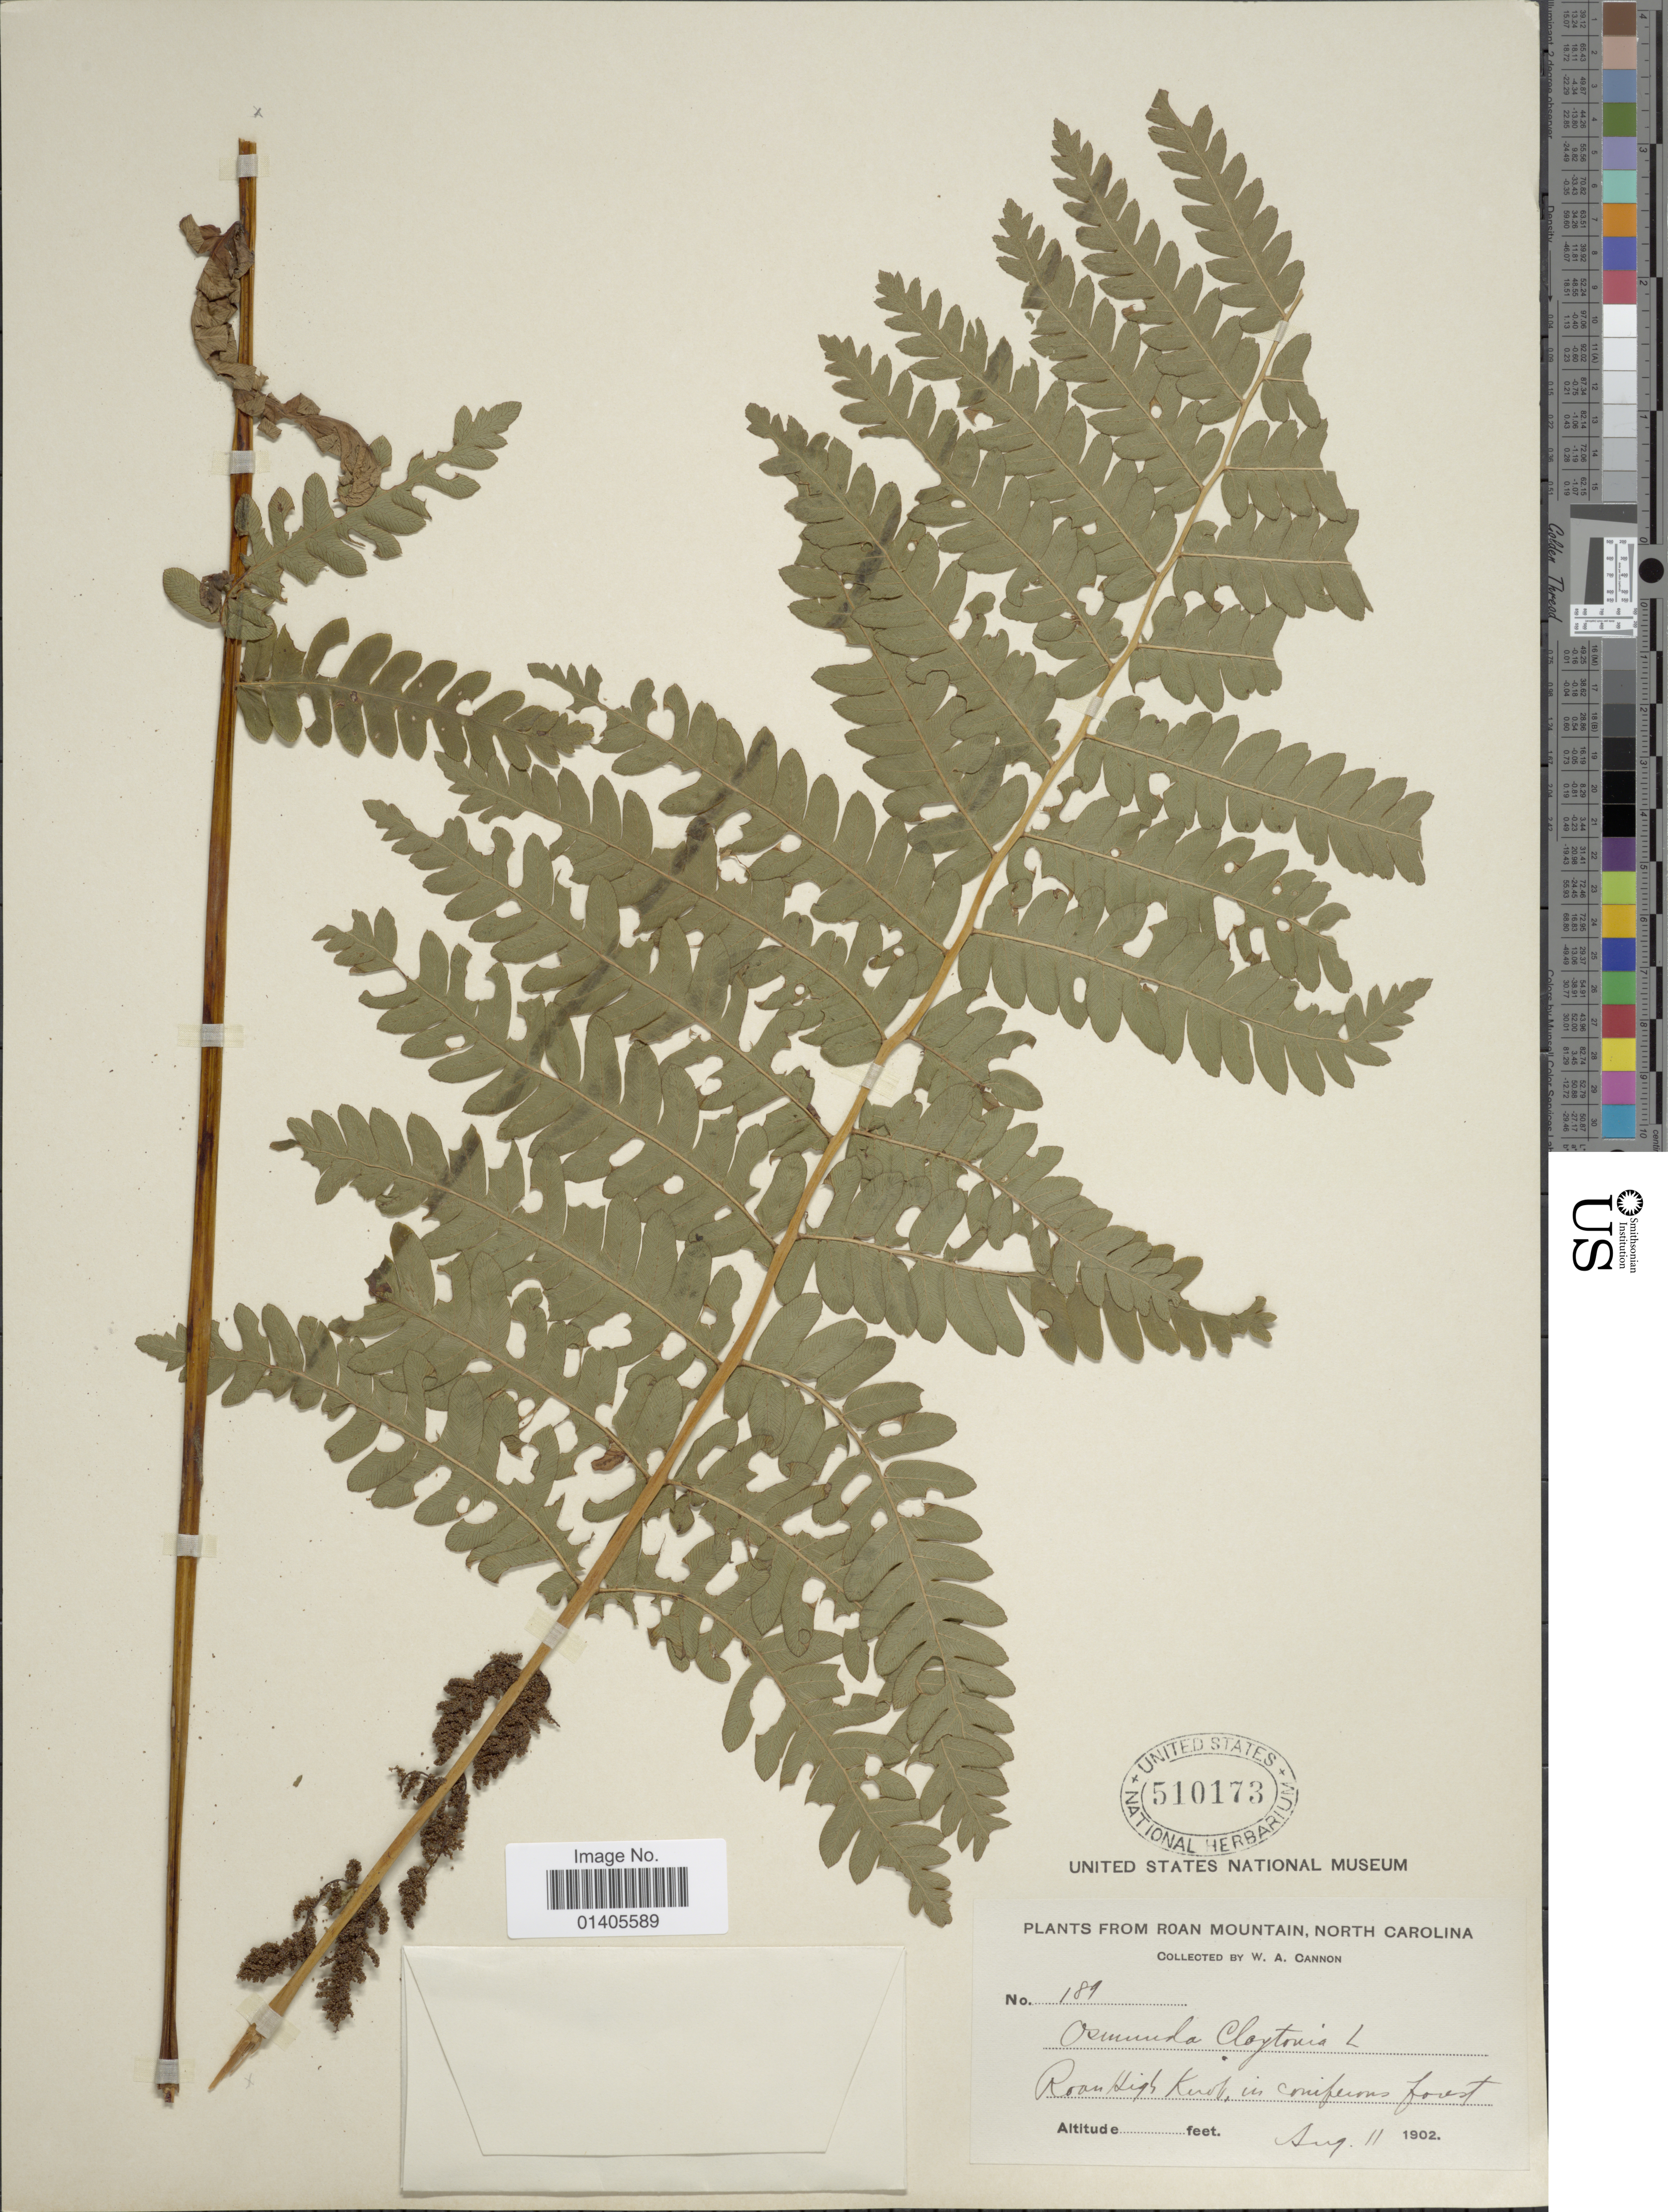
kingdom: Plantae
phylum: Tracheophyta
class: Polypodiopsida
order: Osmundales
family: Osmundaceae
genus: Osmunda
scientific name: Osmunda claytoniana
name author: (L.) Tagawa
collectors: W. Cannon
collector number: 189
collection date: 1902-08-11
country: United States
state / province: North Carolina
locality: Roan Mountain, Roan High Knob, in coniferous forest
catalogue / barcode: US 510173